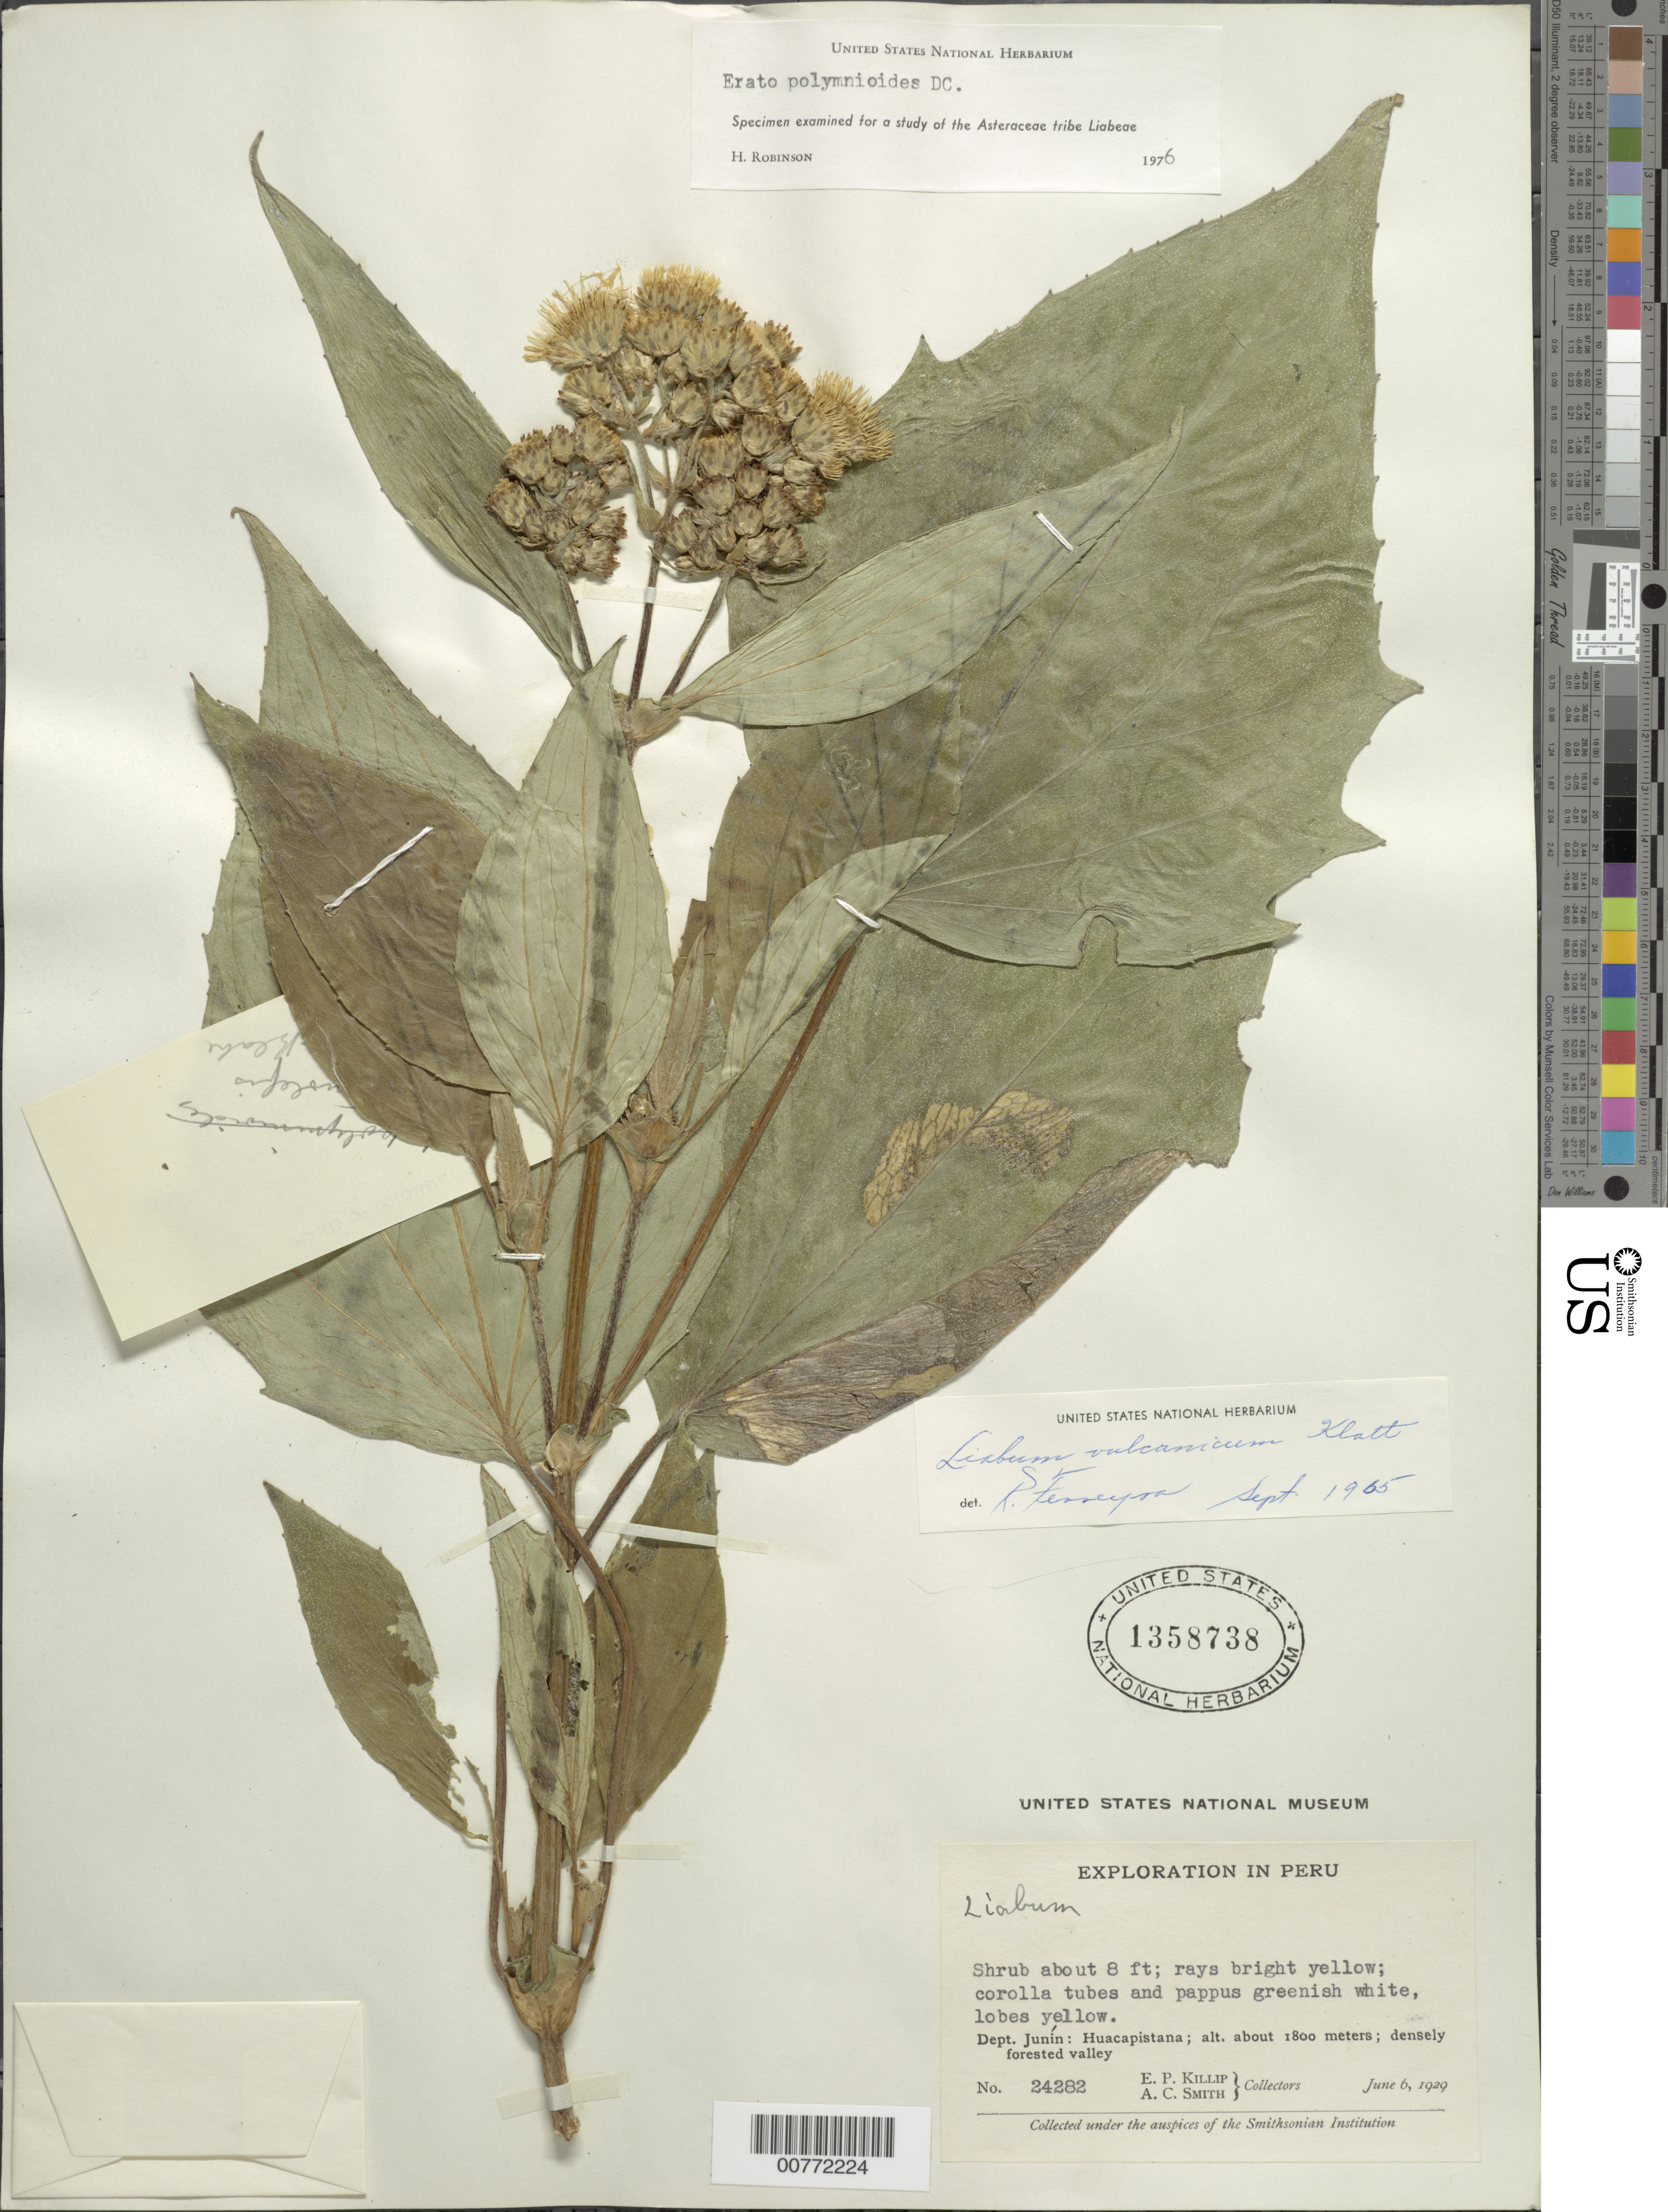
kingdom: Plantae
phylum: Tracheophyta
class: Magnoliopsida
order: Asterales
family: Asteraceae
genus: Erato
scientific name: Erato polymnioides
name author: DC.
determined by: Robinson, Harold E., (US)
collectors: E. P. Killip & A. C. Smith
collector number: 24282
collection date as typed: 6 June 1929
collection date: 1929-06-06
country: Peru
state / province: Junín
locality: Huacapistana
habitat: Densely forested valley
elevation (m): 1800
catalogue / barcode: US 1358738